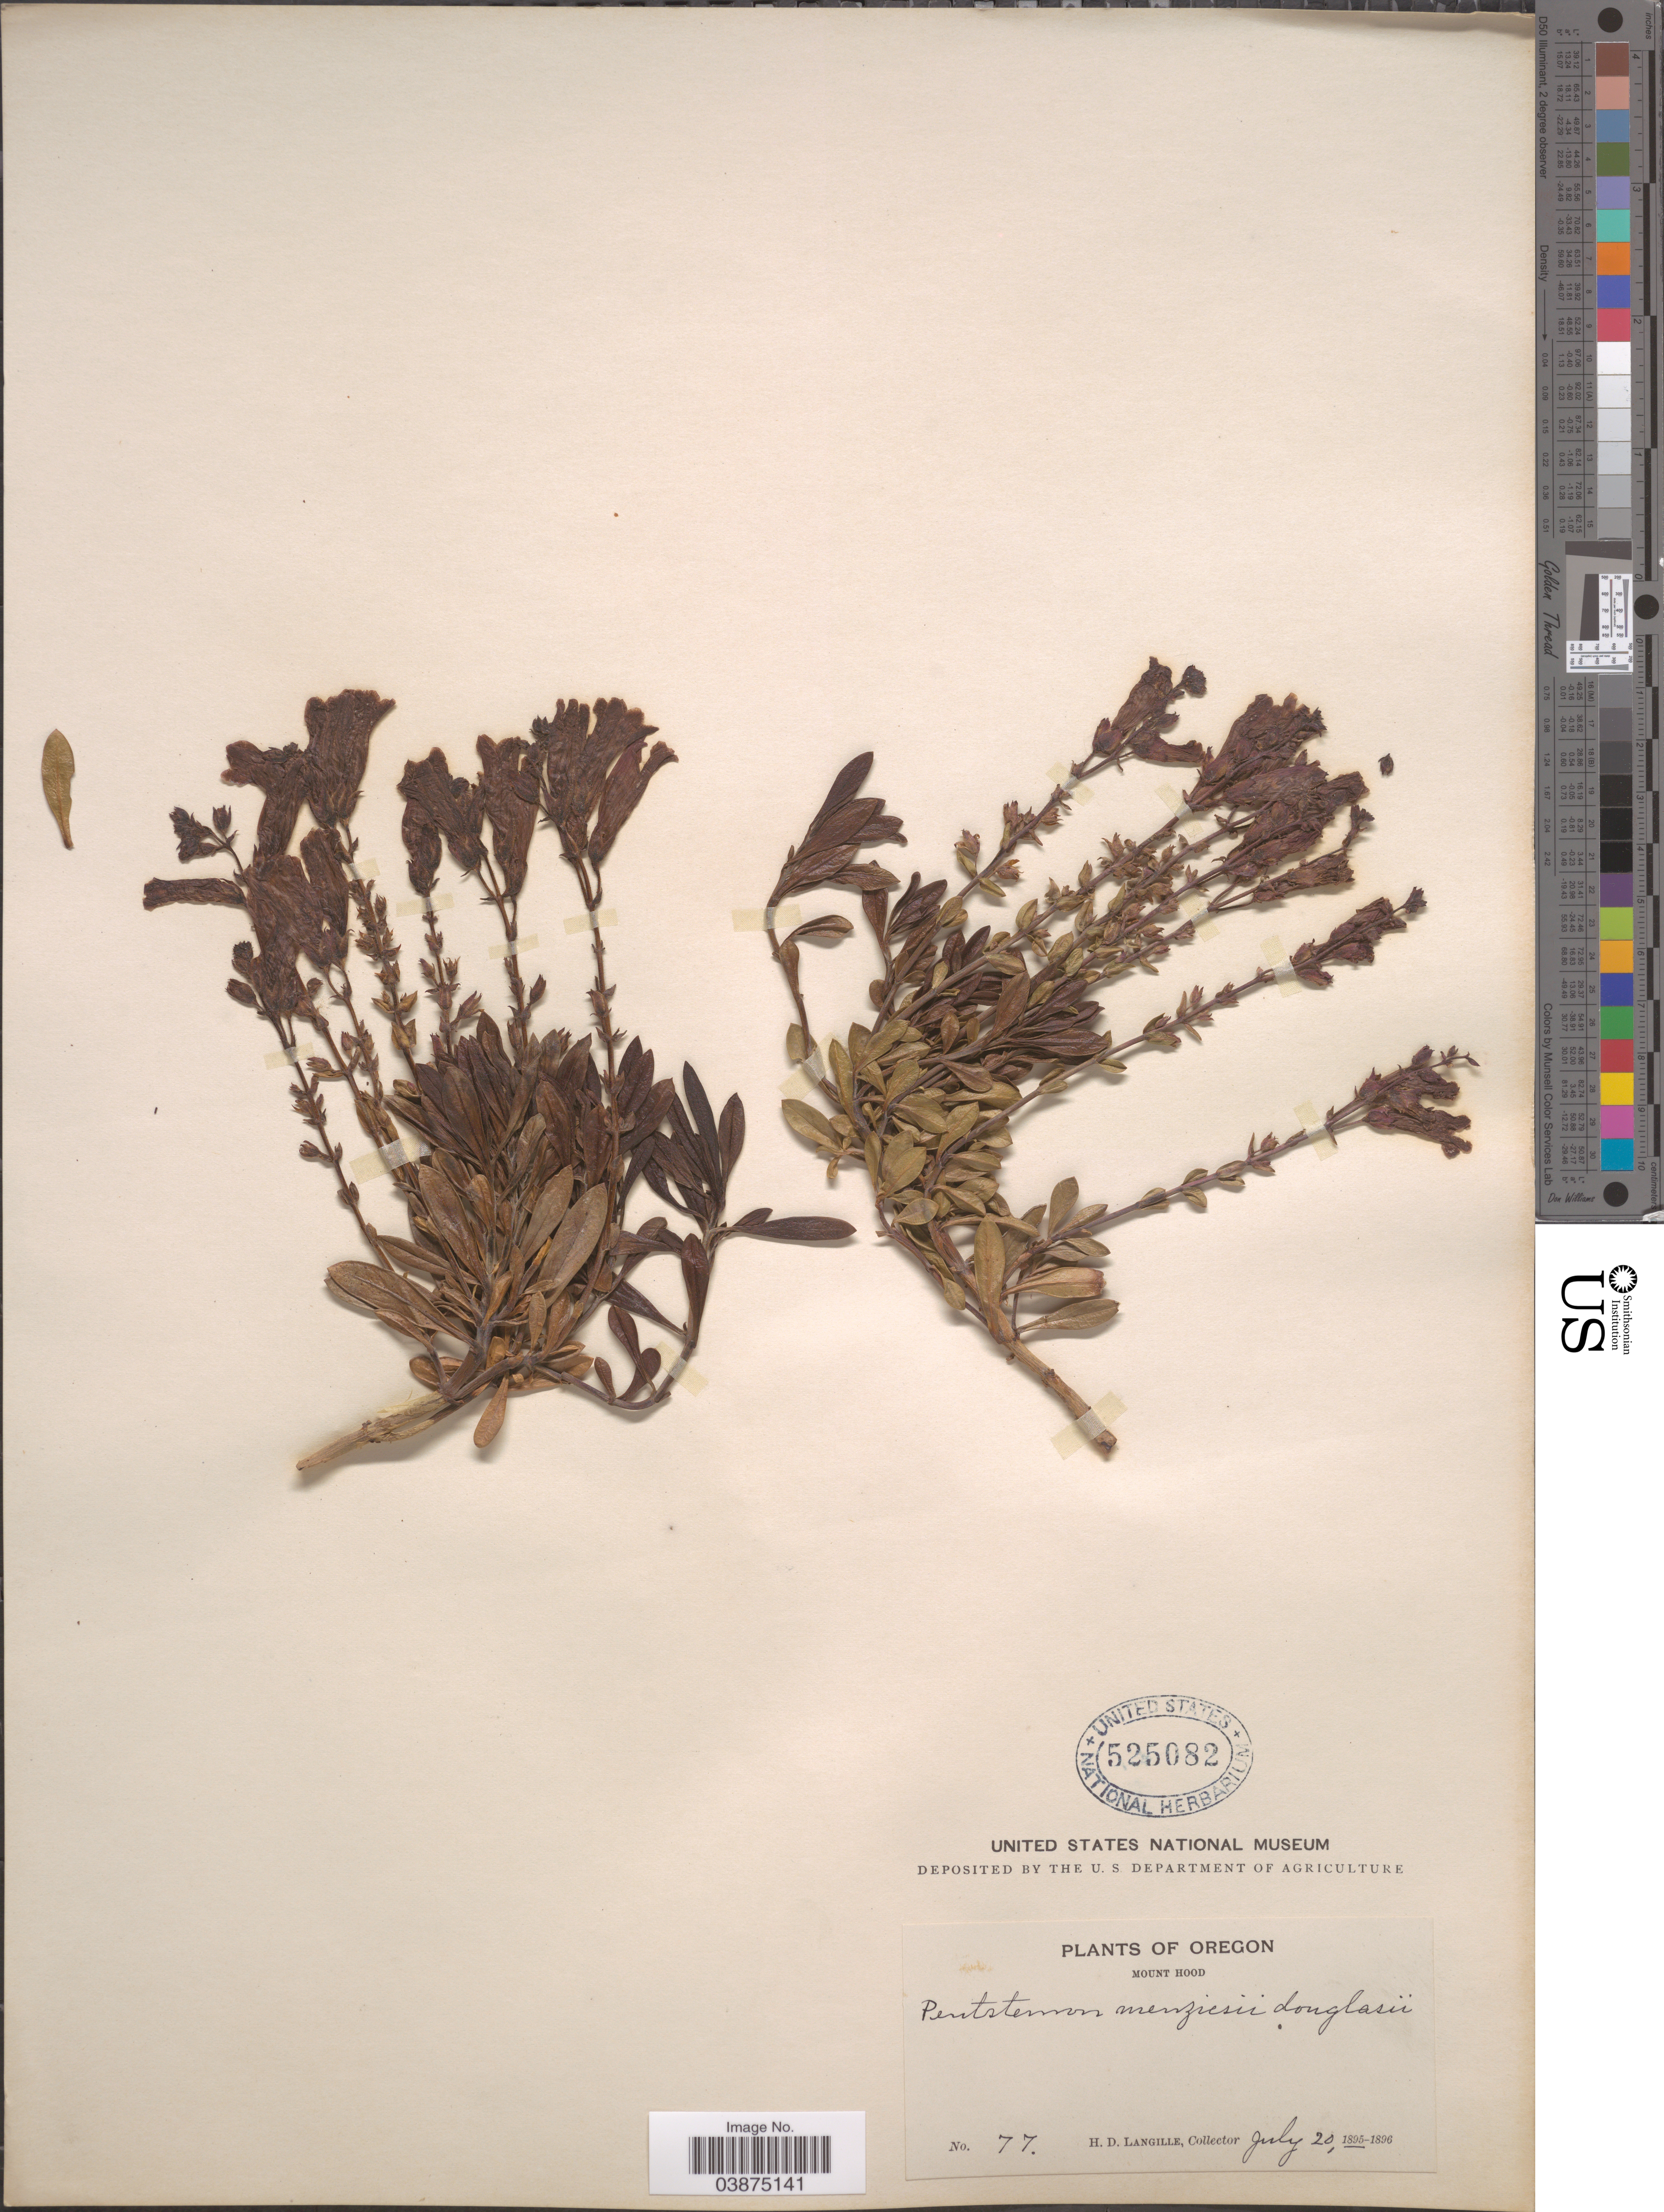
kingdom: Plantae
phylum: Tracheophyta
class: Magnoliopsida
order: Lamiales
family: Plantaginaceae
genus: Penstemon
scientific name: Penstemon fruticosus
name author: (Pursh) Greene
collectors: H. Langille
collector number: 77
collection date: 1895-07-20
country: United States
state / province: Oregon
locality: Mount Hood.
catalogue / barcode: US 525082